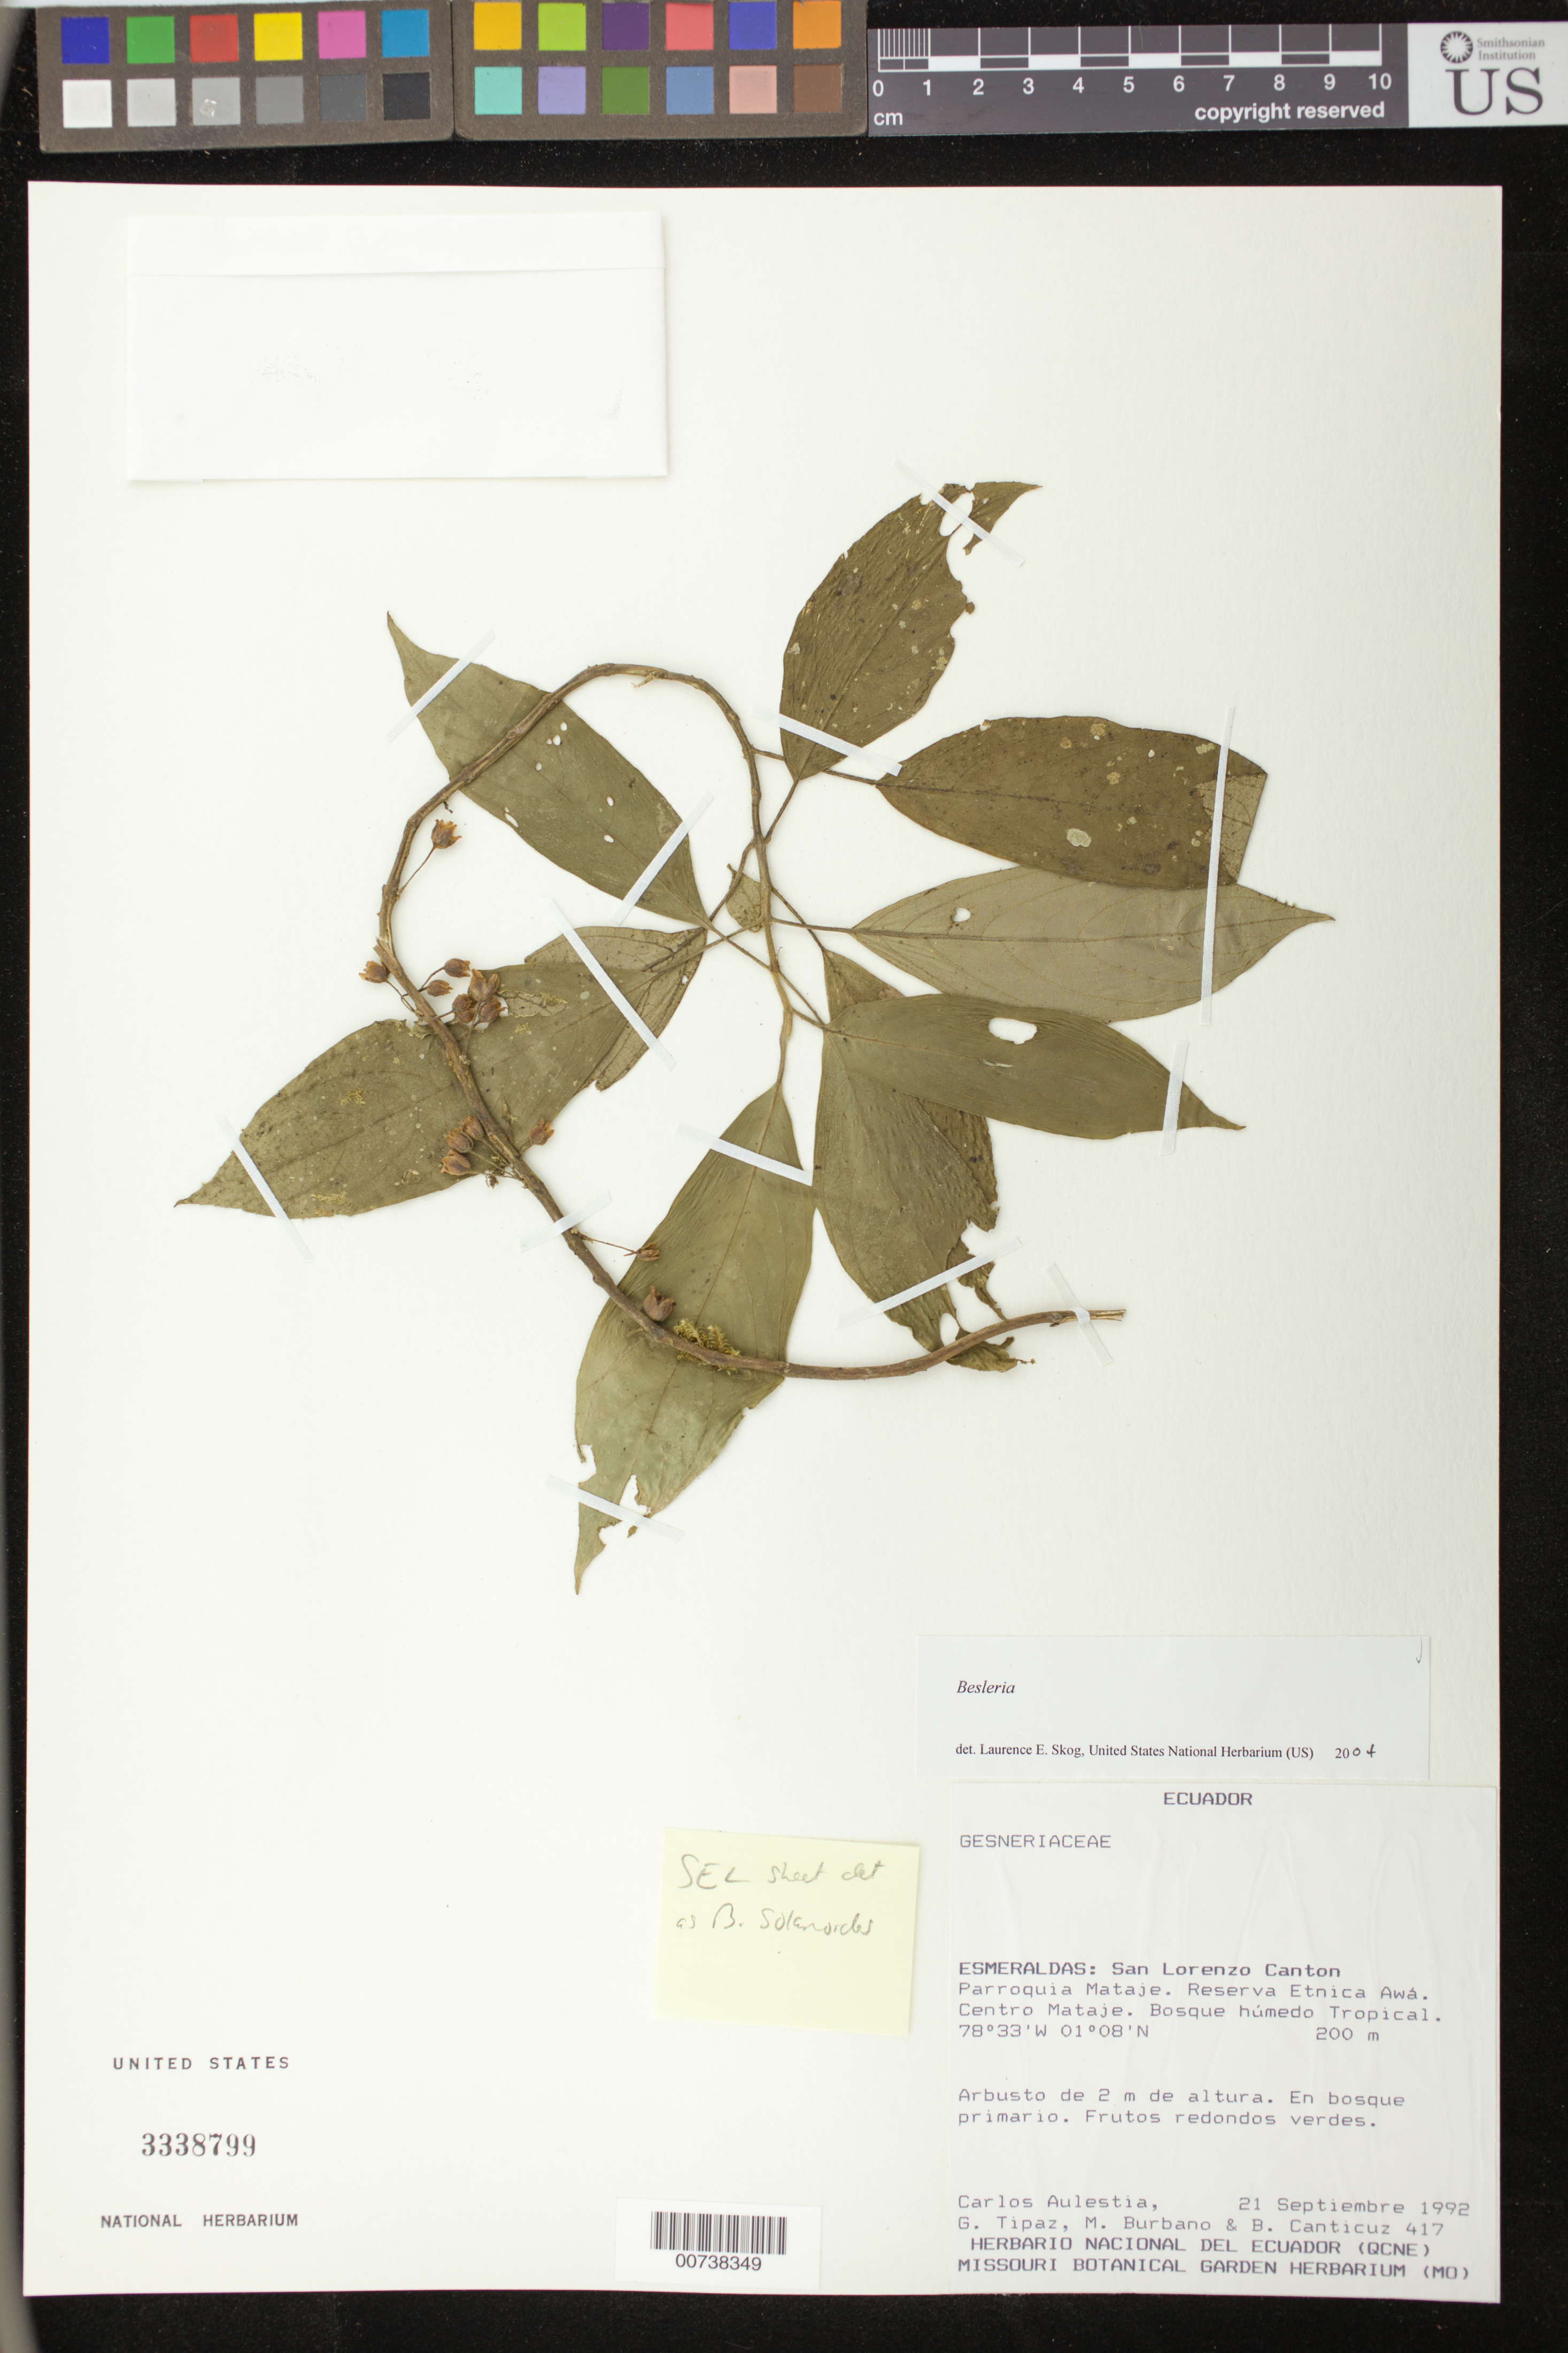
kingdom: Plantae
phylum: Tracheophyta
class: Magnoliopsida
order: Lamiales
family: Gesneriaceae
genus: Besleria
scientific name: Besleria sp.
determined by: Skog, Laurence E.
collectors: C. Aulestia, G. Tipaz, M. Burbano & B. Canticuz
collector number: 417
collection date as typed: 21 Sep 1992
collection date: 1992-09-21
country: Ecuador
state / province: Esmeraldas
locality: Esmeraldas: San Lorenzo Cantón. Parroquia Mataje, Reserva Etnica Awá, Centro Mataje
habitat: Bosque húmedo tropical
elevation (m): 200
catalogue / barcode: US 3338799